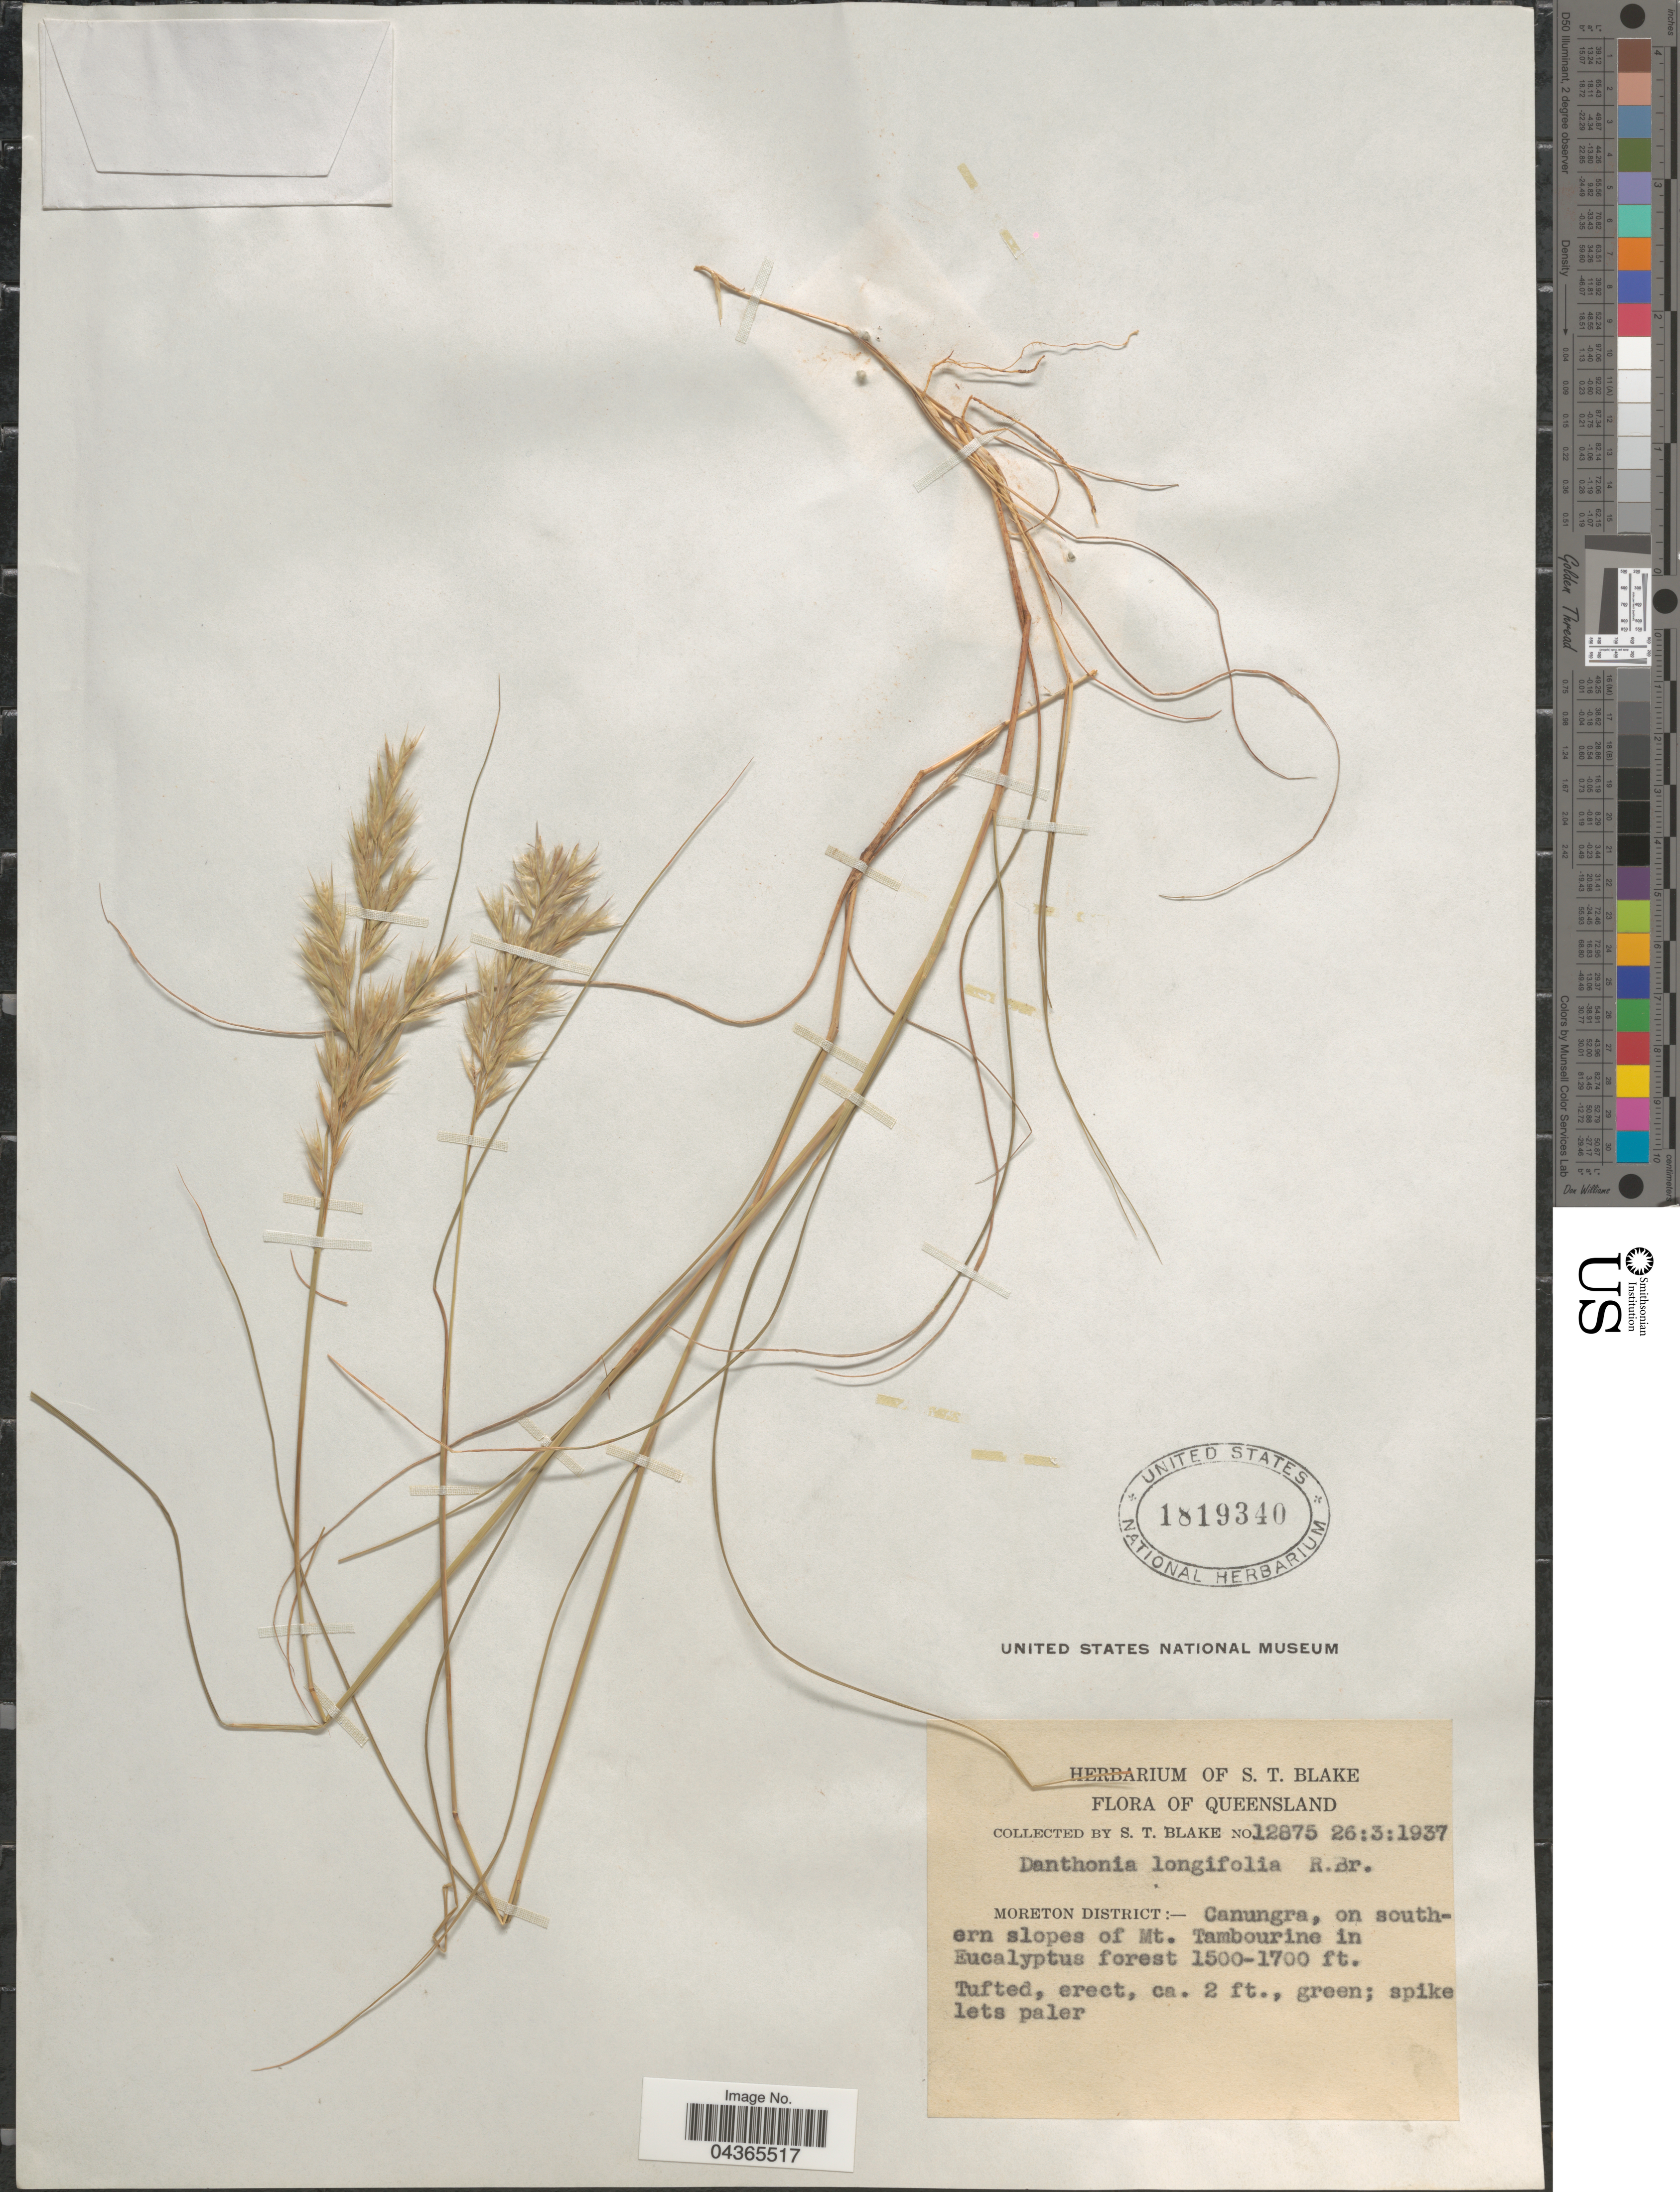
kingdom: Plantae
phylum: Tracheophyta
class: Liliopsida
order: Poales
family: Poaceae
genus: Rytidosperma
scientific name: Rytidosperma longifolium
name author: (R. Br.) Connor & Edgar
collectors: S. T. Blake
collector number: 12875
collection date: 1937-03-26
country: Australia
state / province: Queensland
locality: Moreton District: Canungra, on southern slopes of Mt. Tambourine in Eucalyptus forest.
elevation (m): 457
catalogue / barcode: US 1819340